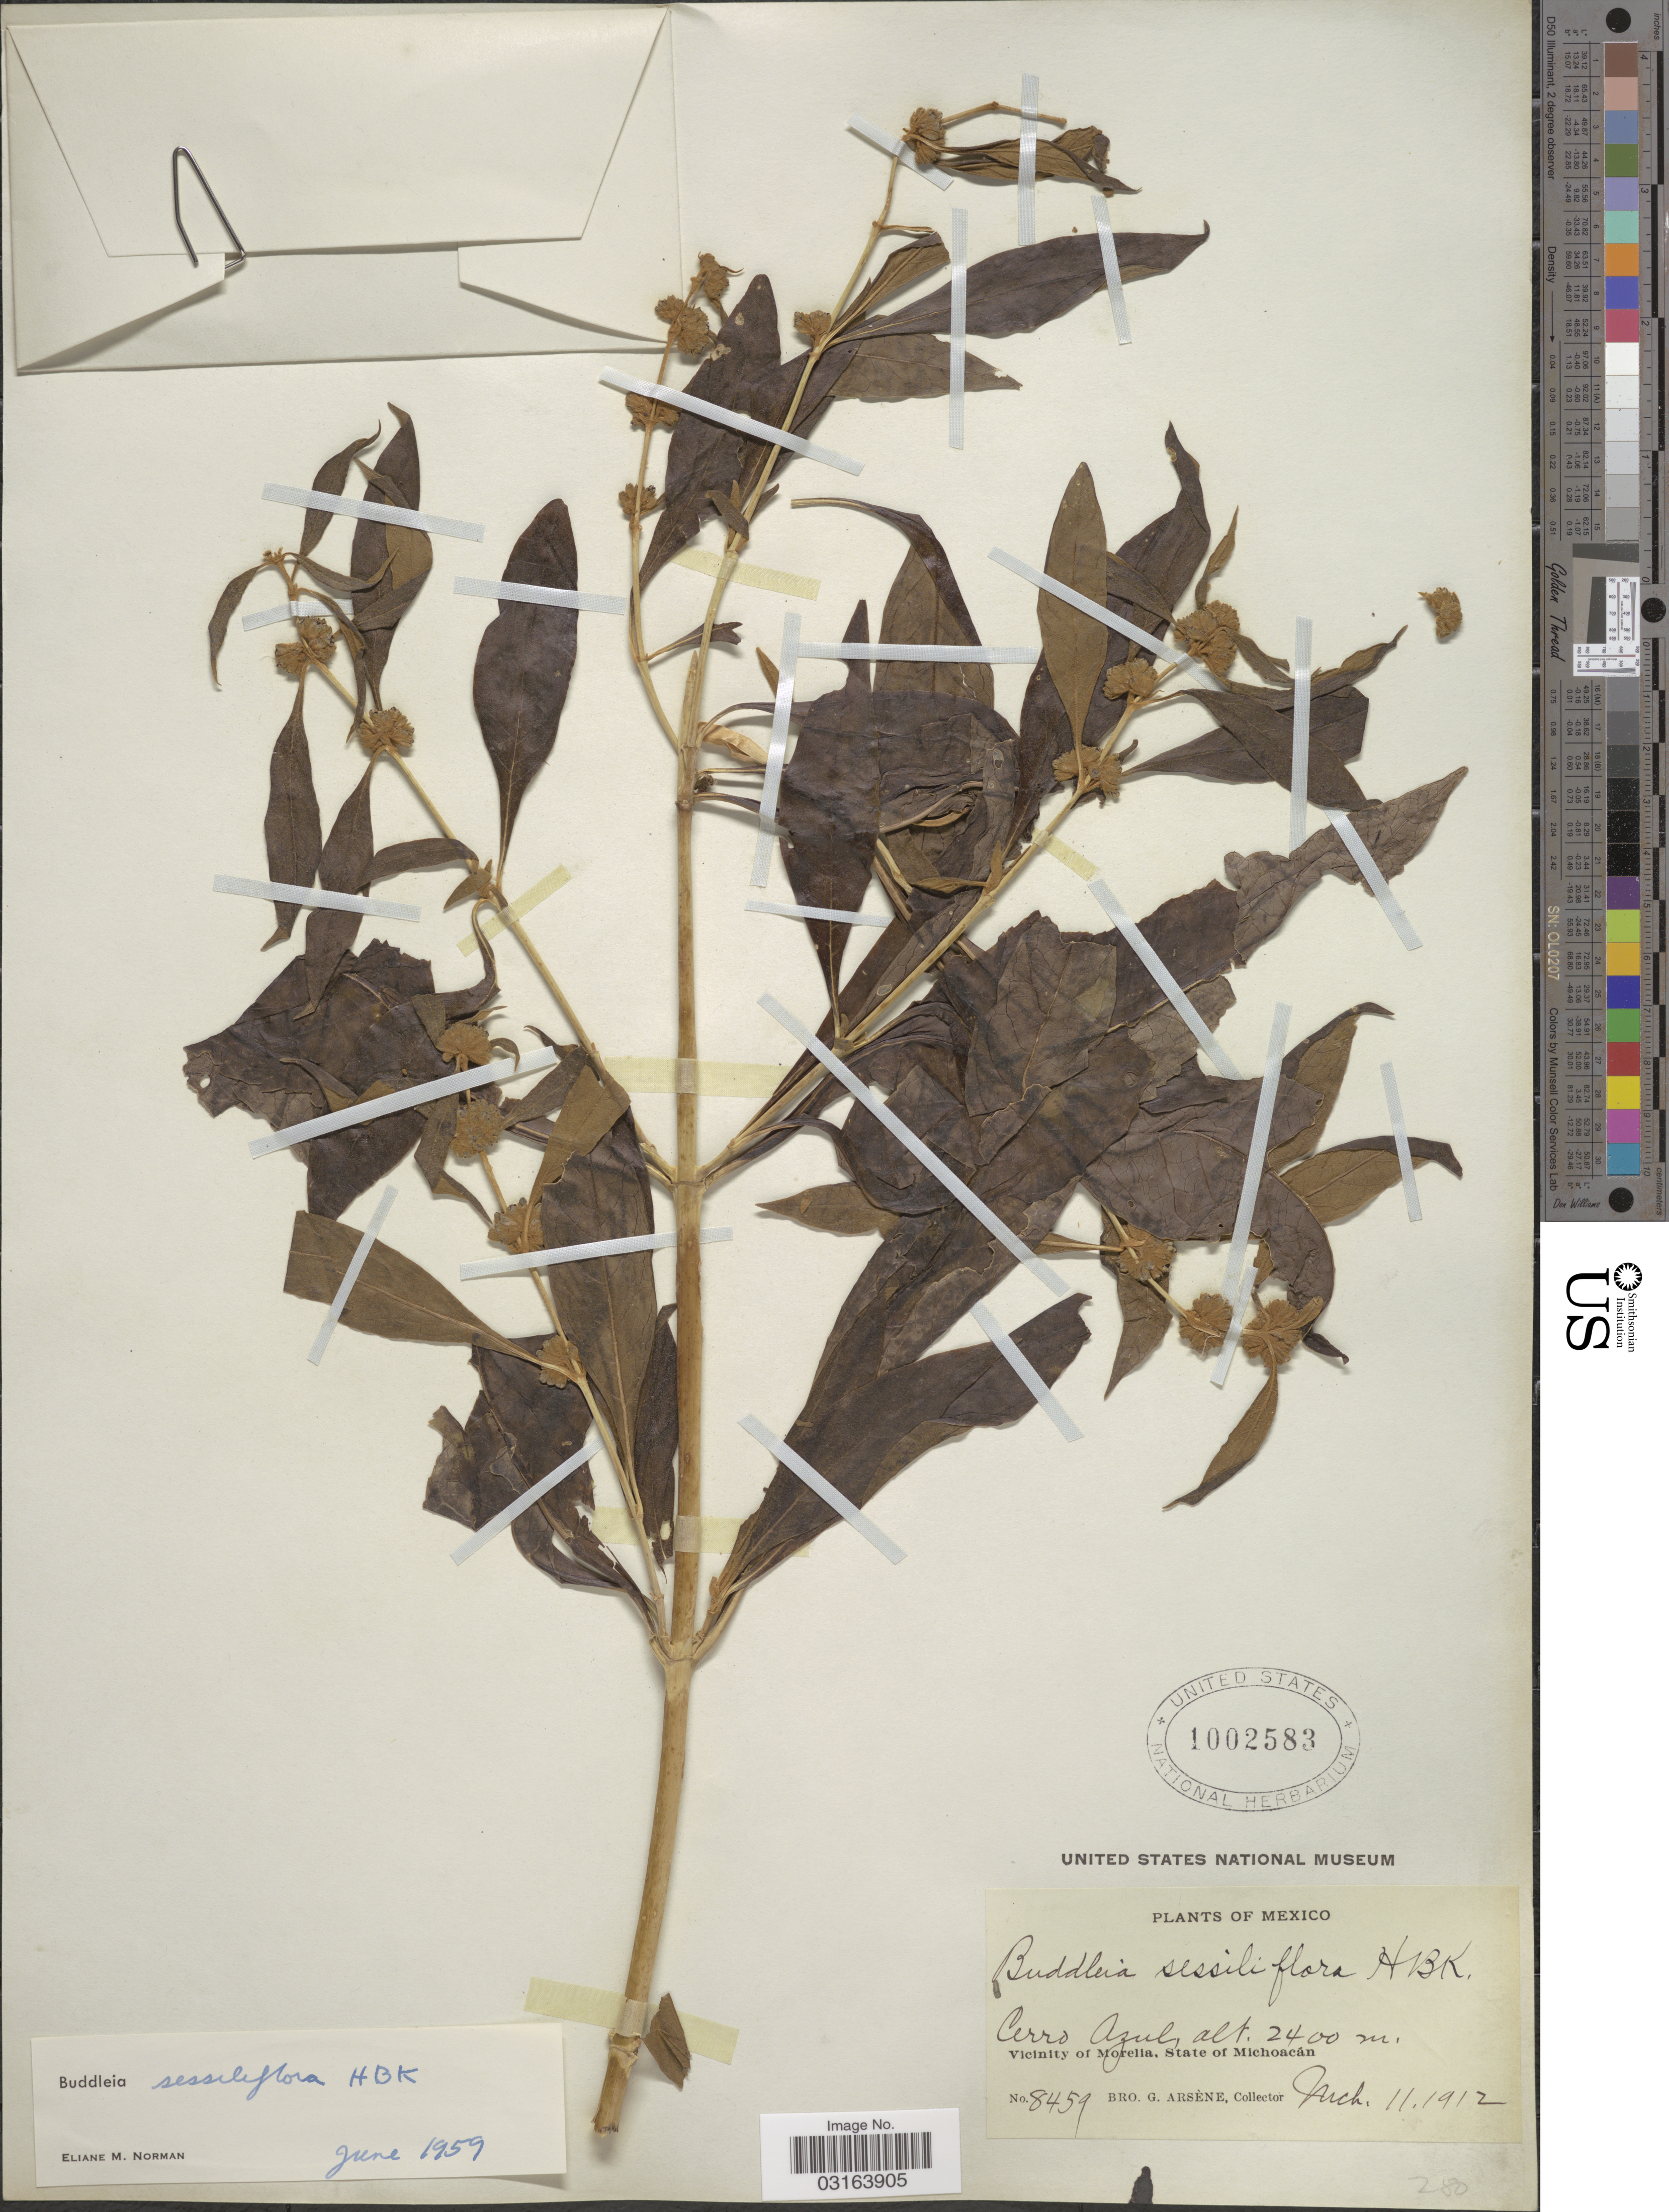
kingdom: Plantae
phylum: Tracheophyta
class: Magnoliopsida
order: Lamiales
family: Scrophulariaceae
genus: Buddleja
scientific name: Buddleja sessiliflora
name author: Kunth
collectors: Bro. G. Arsène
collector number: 8459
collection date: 1912-03-11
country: Mexico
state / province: Michoacán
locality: Cerro Azul. Vicinity of Morelia.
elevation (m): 2400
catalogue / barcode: US 1002583